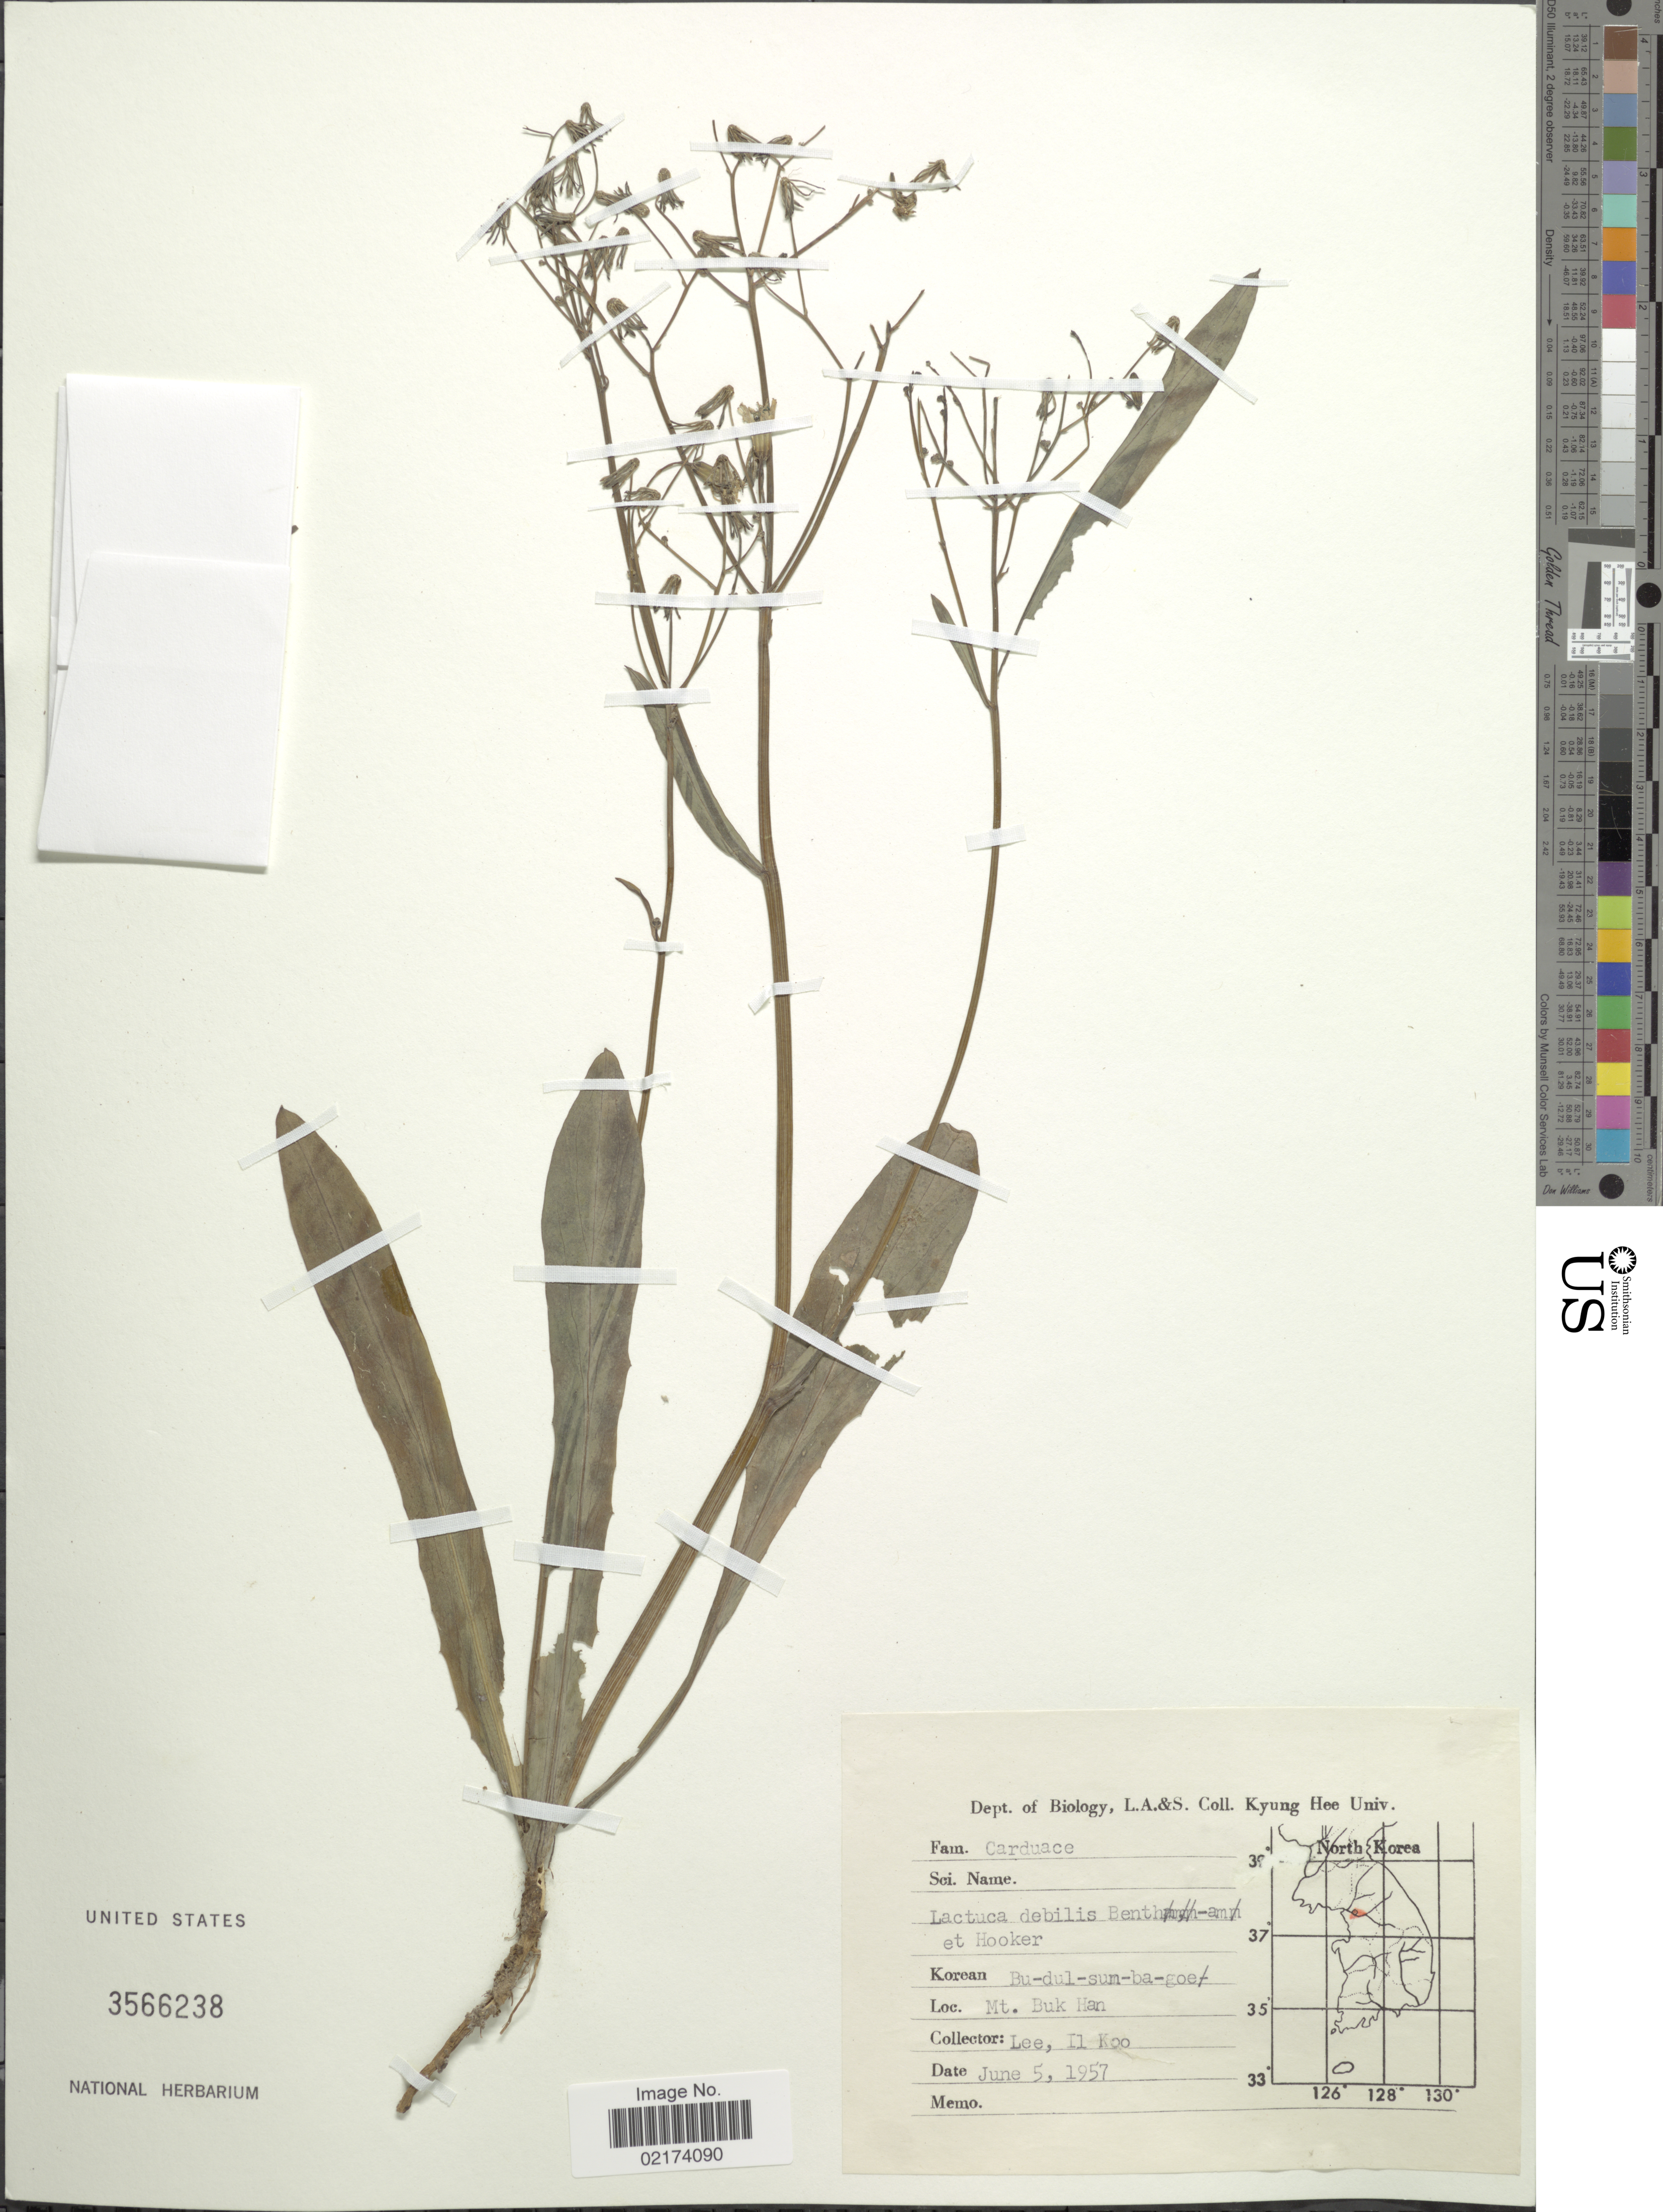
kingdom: Plantae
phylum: Tracheophyta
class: Magnoliopsida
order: Asterales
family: Asteraceae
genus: Lactuca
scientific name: Lactuca decipiens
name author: C.B. Clarke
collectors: Il-Ko Lee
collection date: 1957-06-05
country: South Korea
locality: Mt. Buk Han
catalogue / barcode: US 3566238